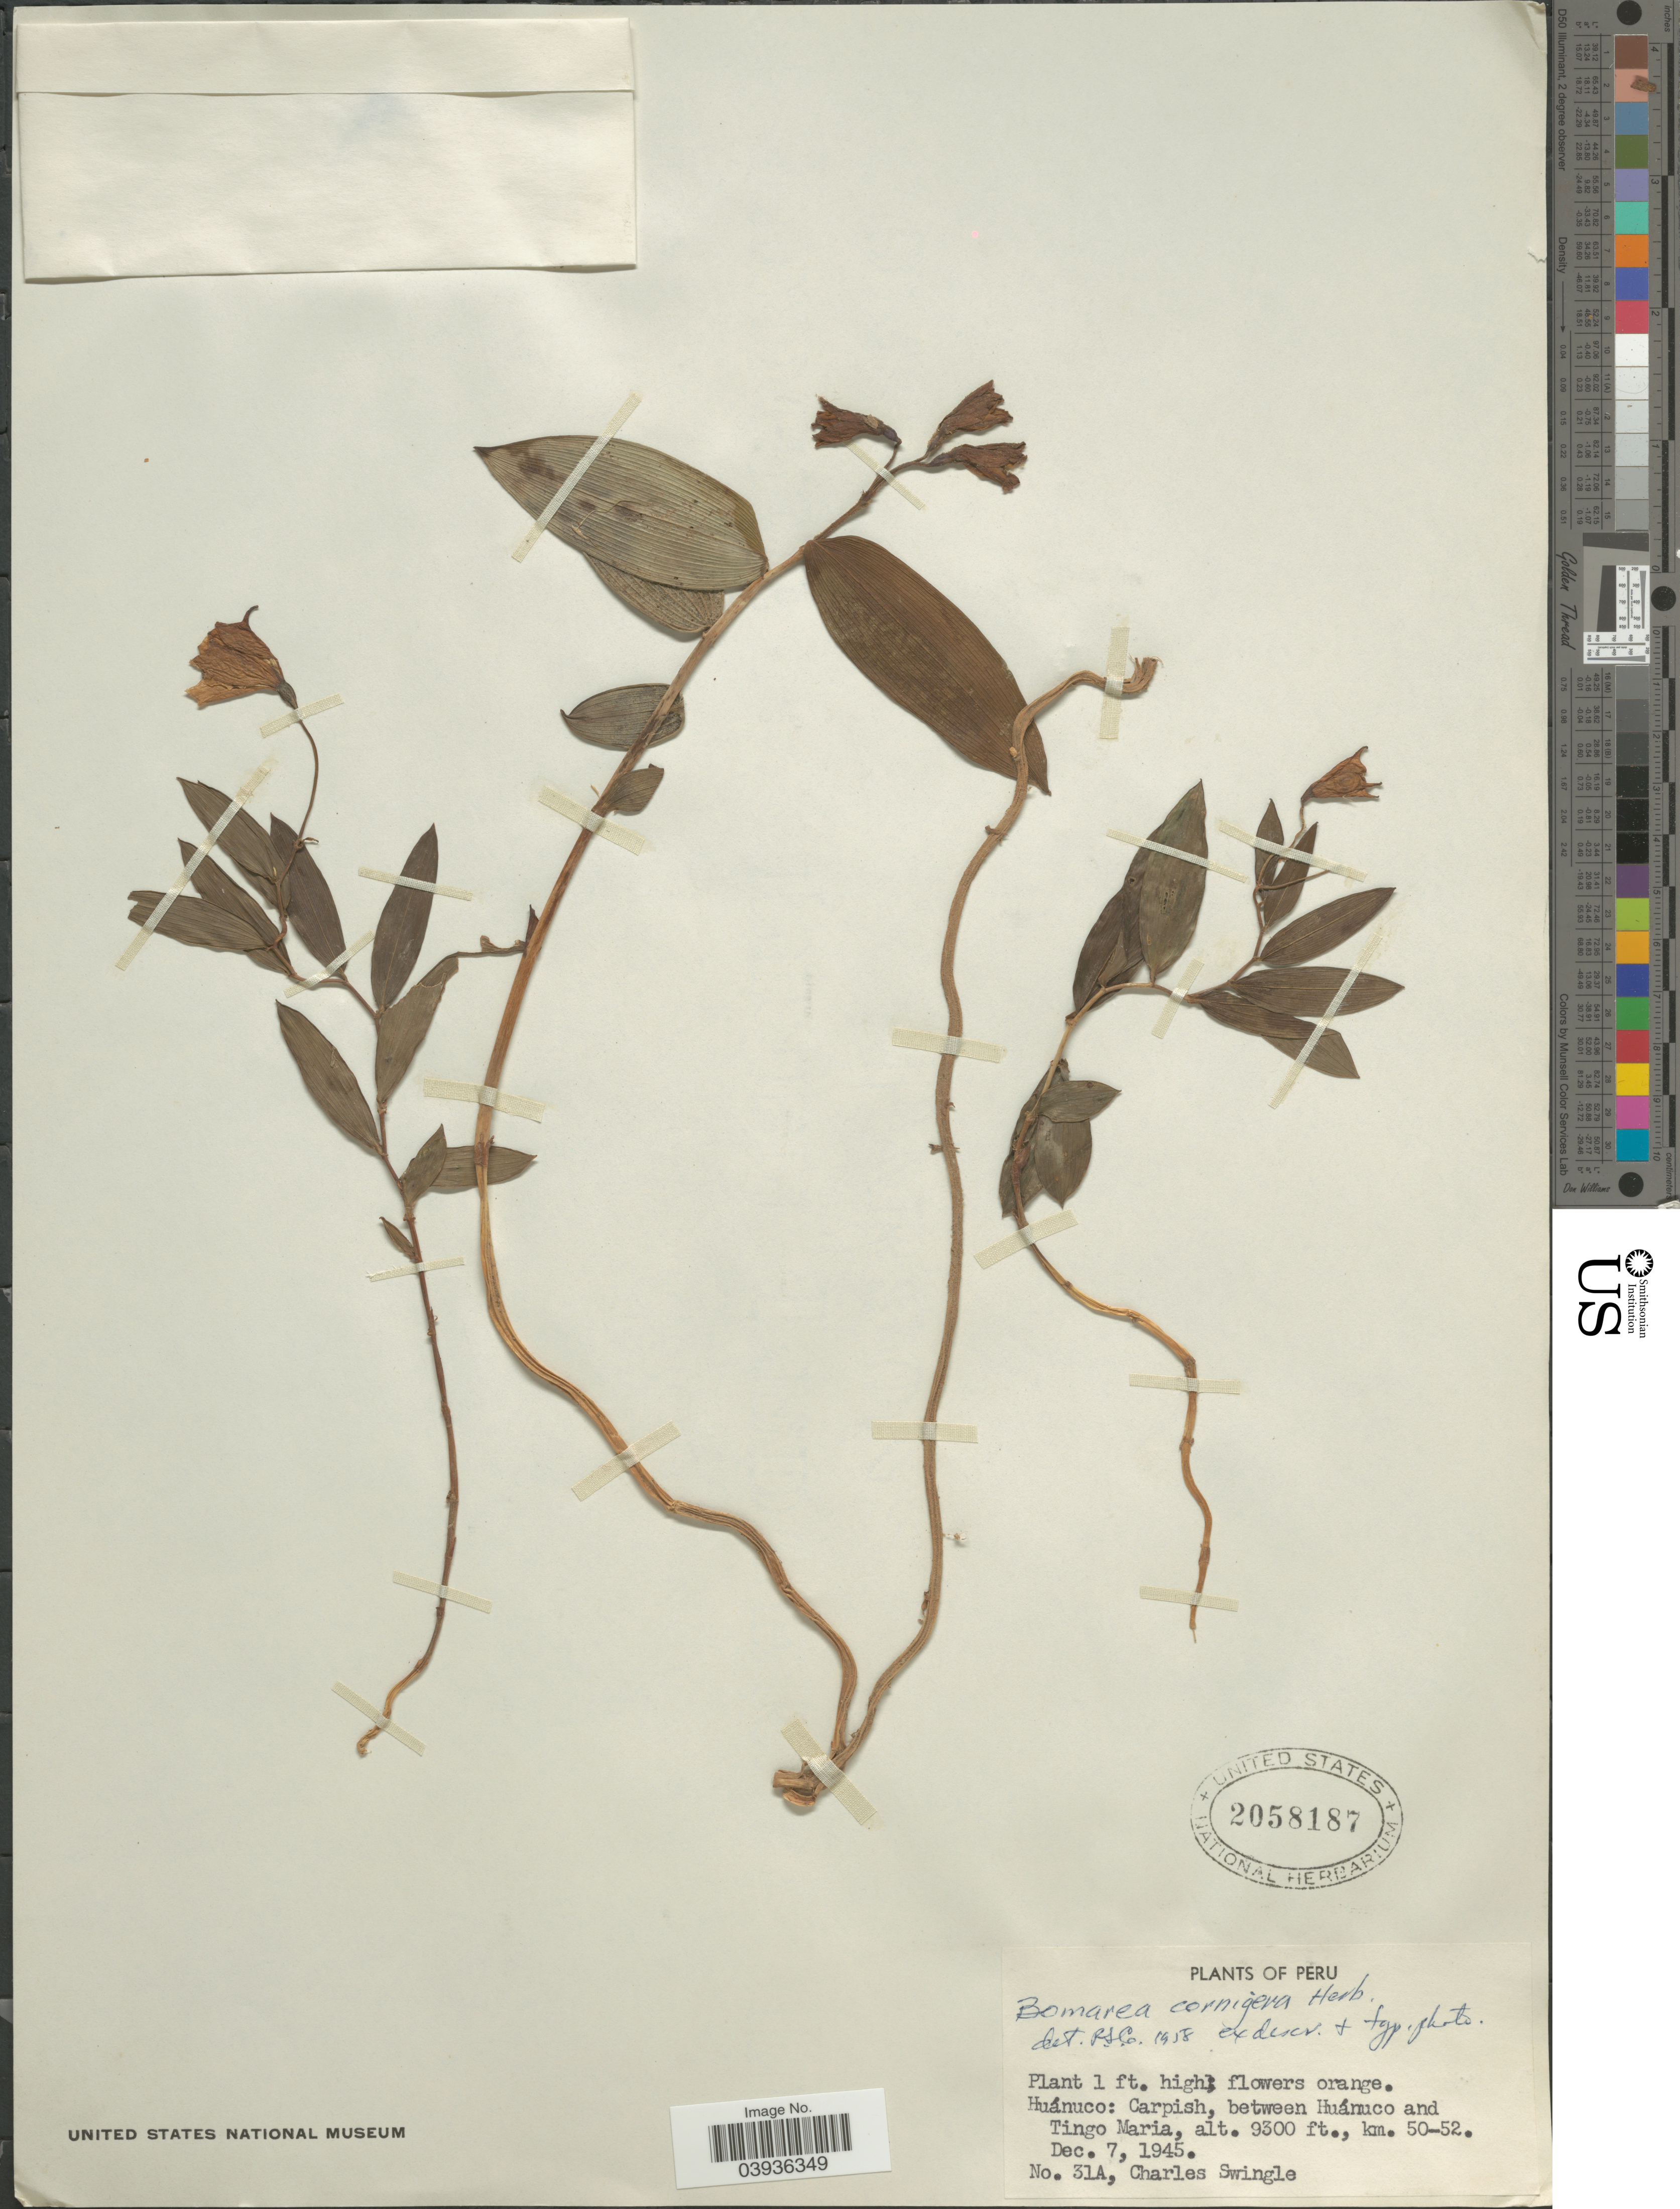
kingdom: Plantae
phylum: Tracheophyta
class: Liliopsida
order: Liliales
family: Alstroemeriaceae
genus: Bomarea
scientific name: Bomarea cornigera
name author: Herb.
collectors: C. Swingle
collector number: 31A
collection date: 1945-12-07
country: Peru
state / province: Huánuco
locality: Carpish, between Huánuco and Tingo Maria, km. 50-52.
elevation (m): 2835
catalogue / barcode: US 2058187